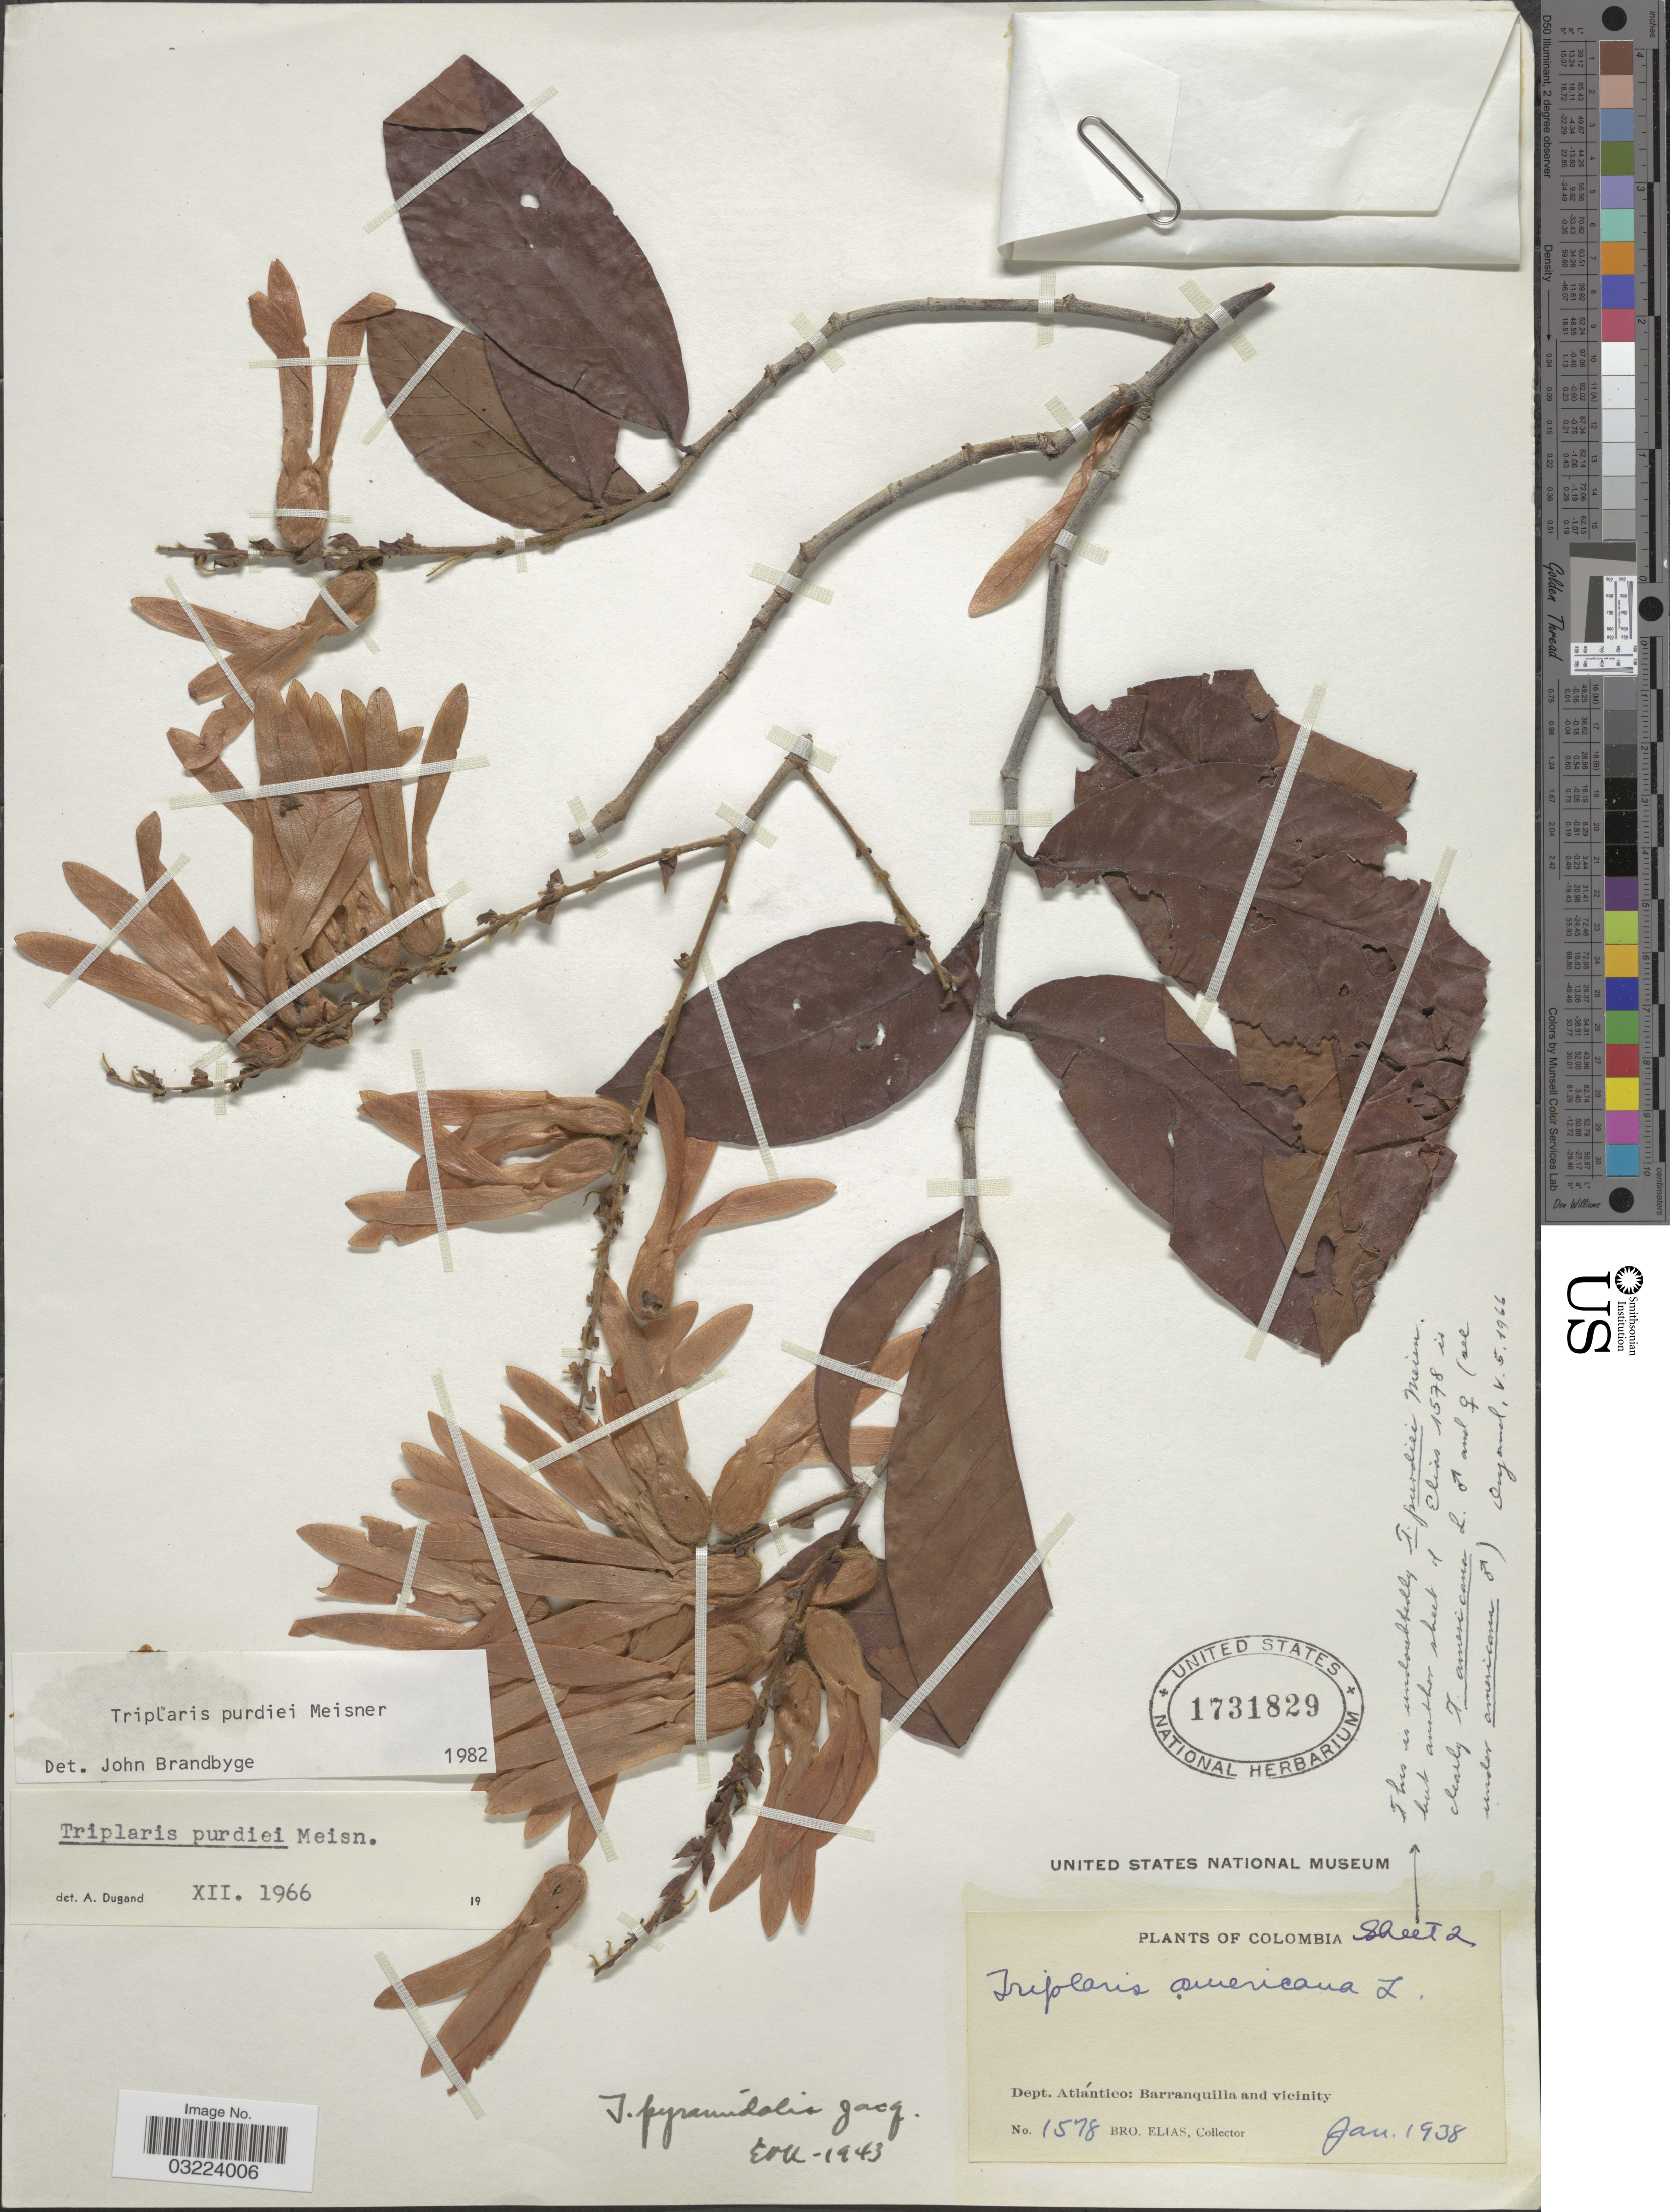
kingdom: Plantae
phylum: Tracheophyta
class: Magnoliopsida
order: Caryophyllales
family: Polygonaceae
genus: Triplaris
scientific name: Triplaris purdiei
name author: Meisn.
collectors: Bro. Elias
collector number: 1578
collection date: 1938-01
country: Colombia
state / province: Atlántico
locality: Dept. Atlántico: Barranquilla and vicinity.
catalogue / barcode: US 1731829